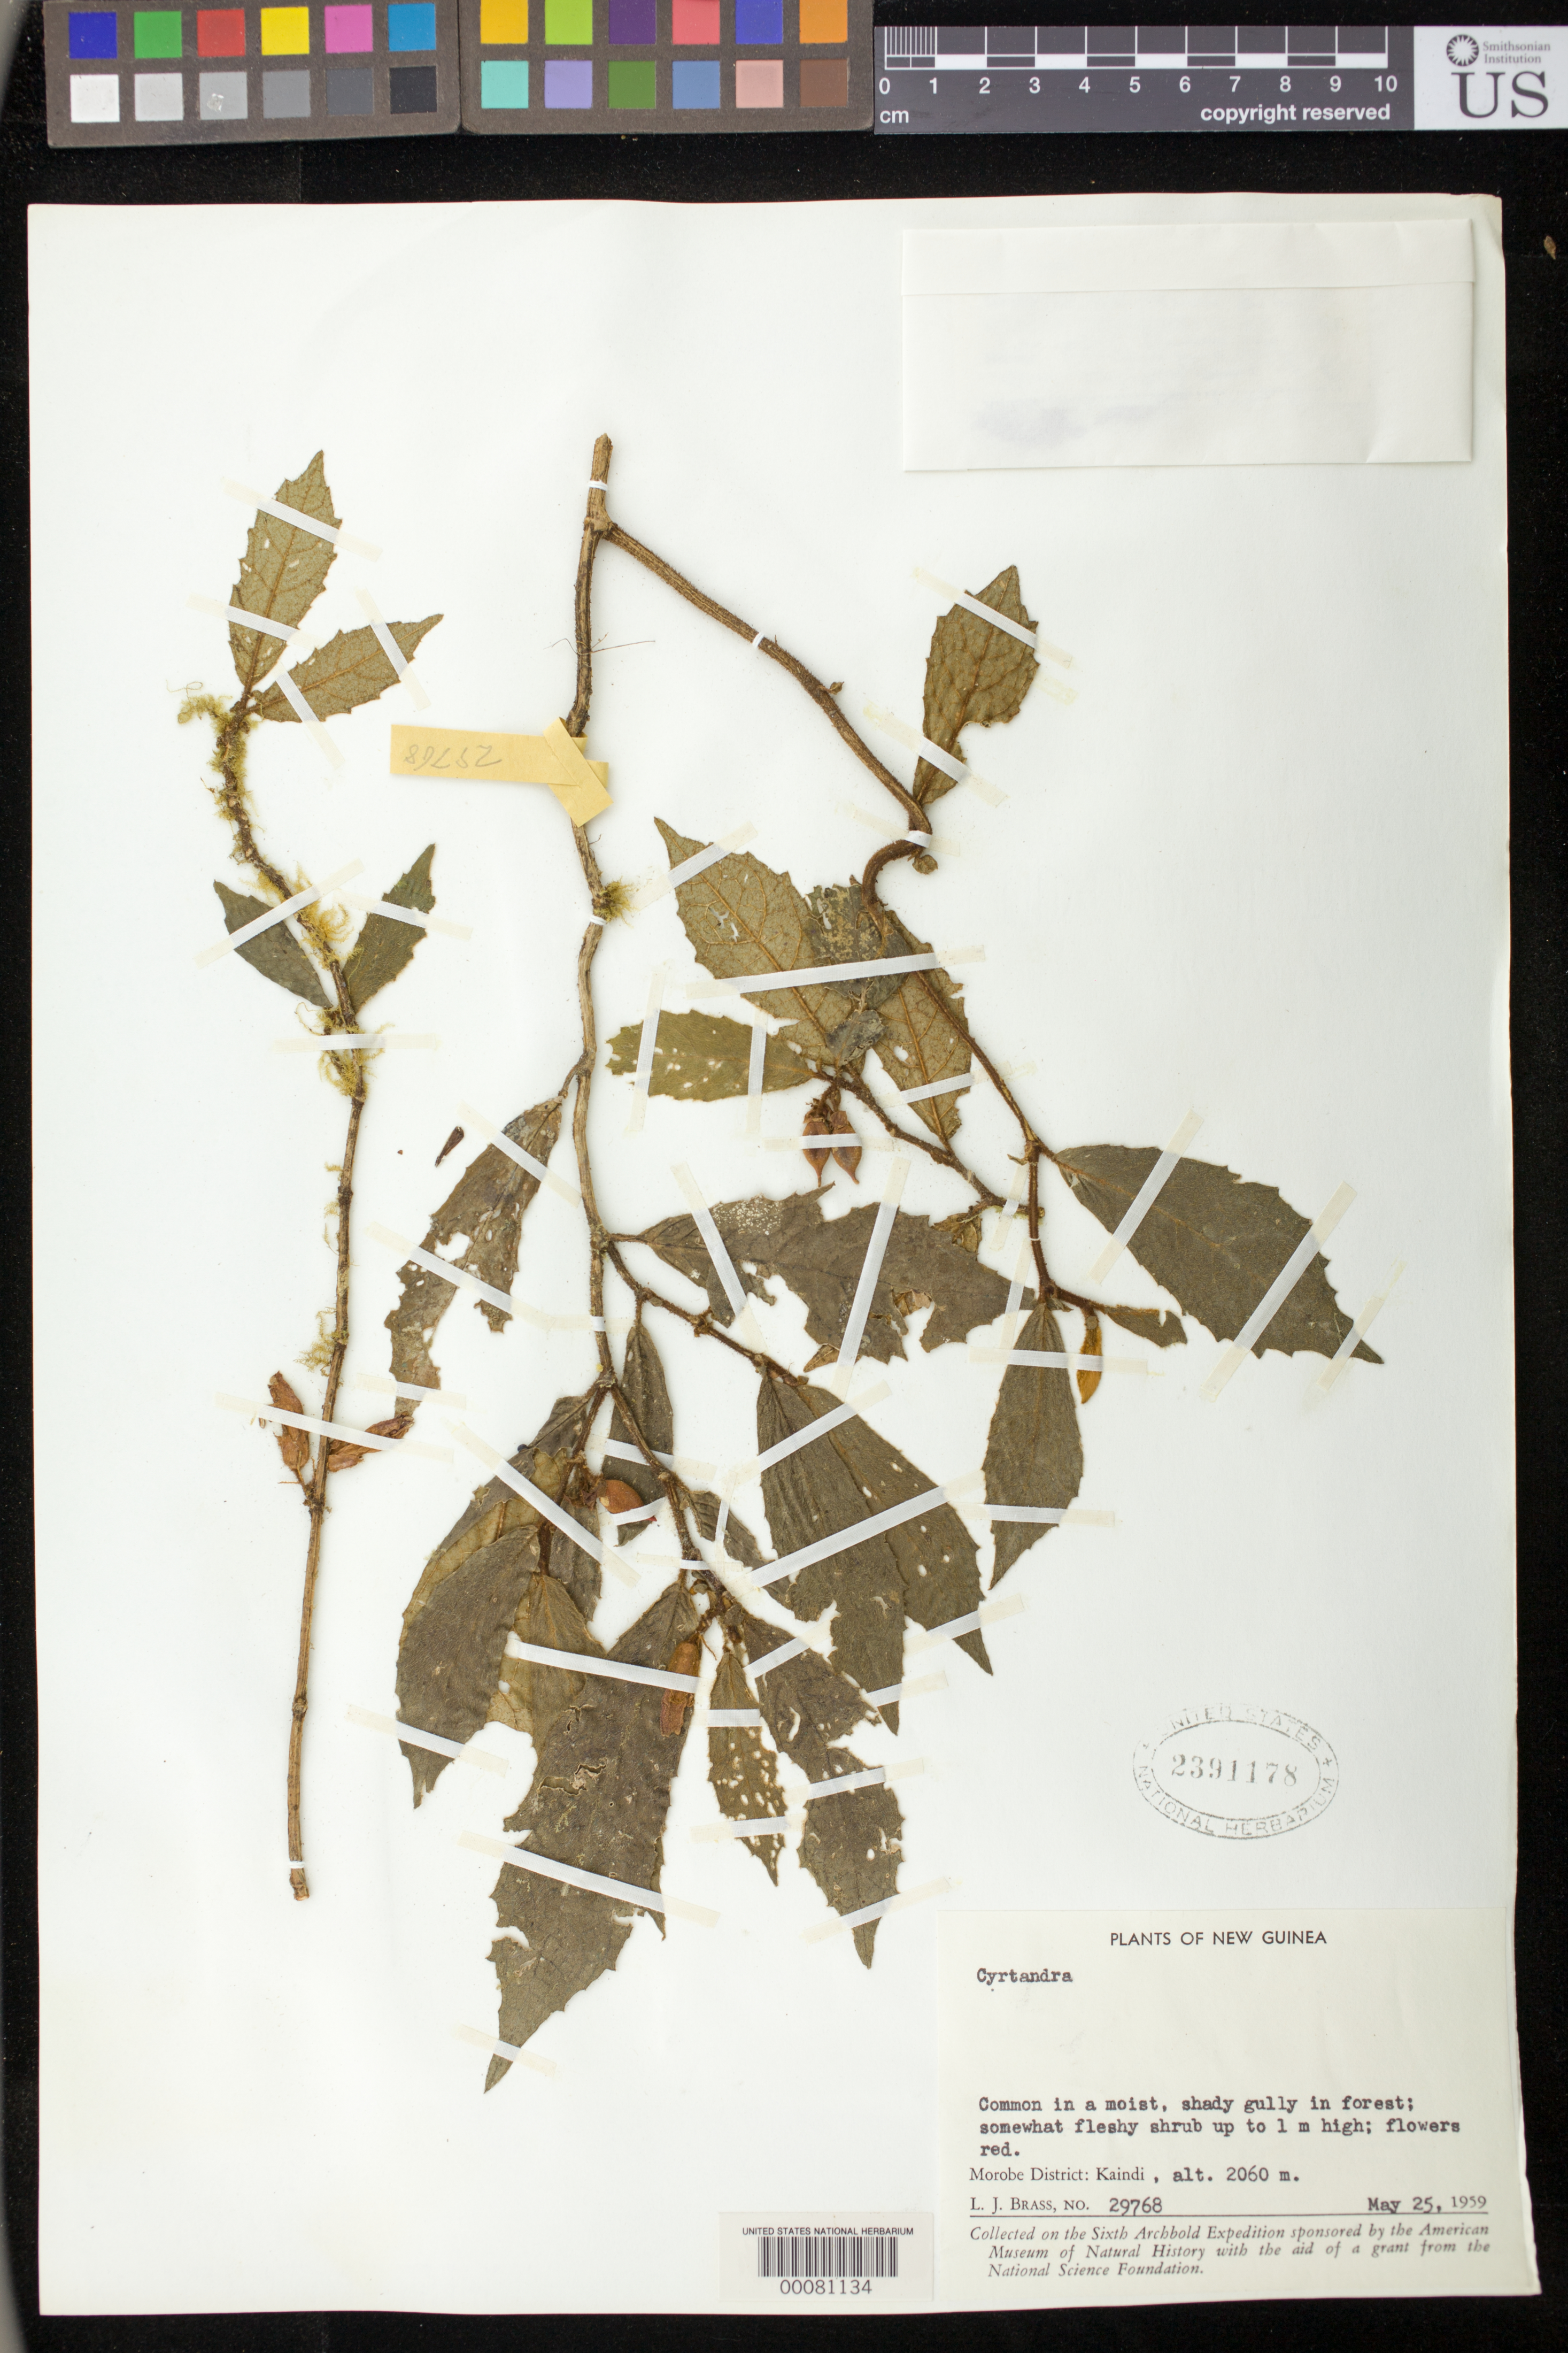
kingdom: Plantae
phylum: Tracheophyta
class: Magnoliopsida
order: Lamiales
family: Gesneriaceae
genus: Cyrtandra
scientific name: Cyrtandra sp.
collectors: L. J. Brass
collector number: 29768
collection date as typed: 25 May 1959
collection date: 1959-05-25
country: Papua New Guinea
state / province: Morobe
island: New Guinea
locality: Morobe district, kaindi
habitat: Common in a moist, shady gully in forest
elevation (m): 2060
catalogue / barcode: US 2391178